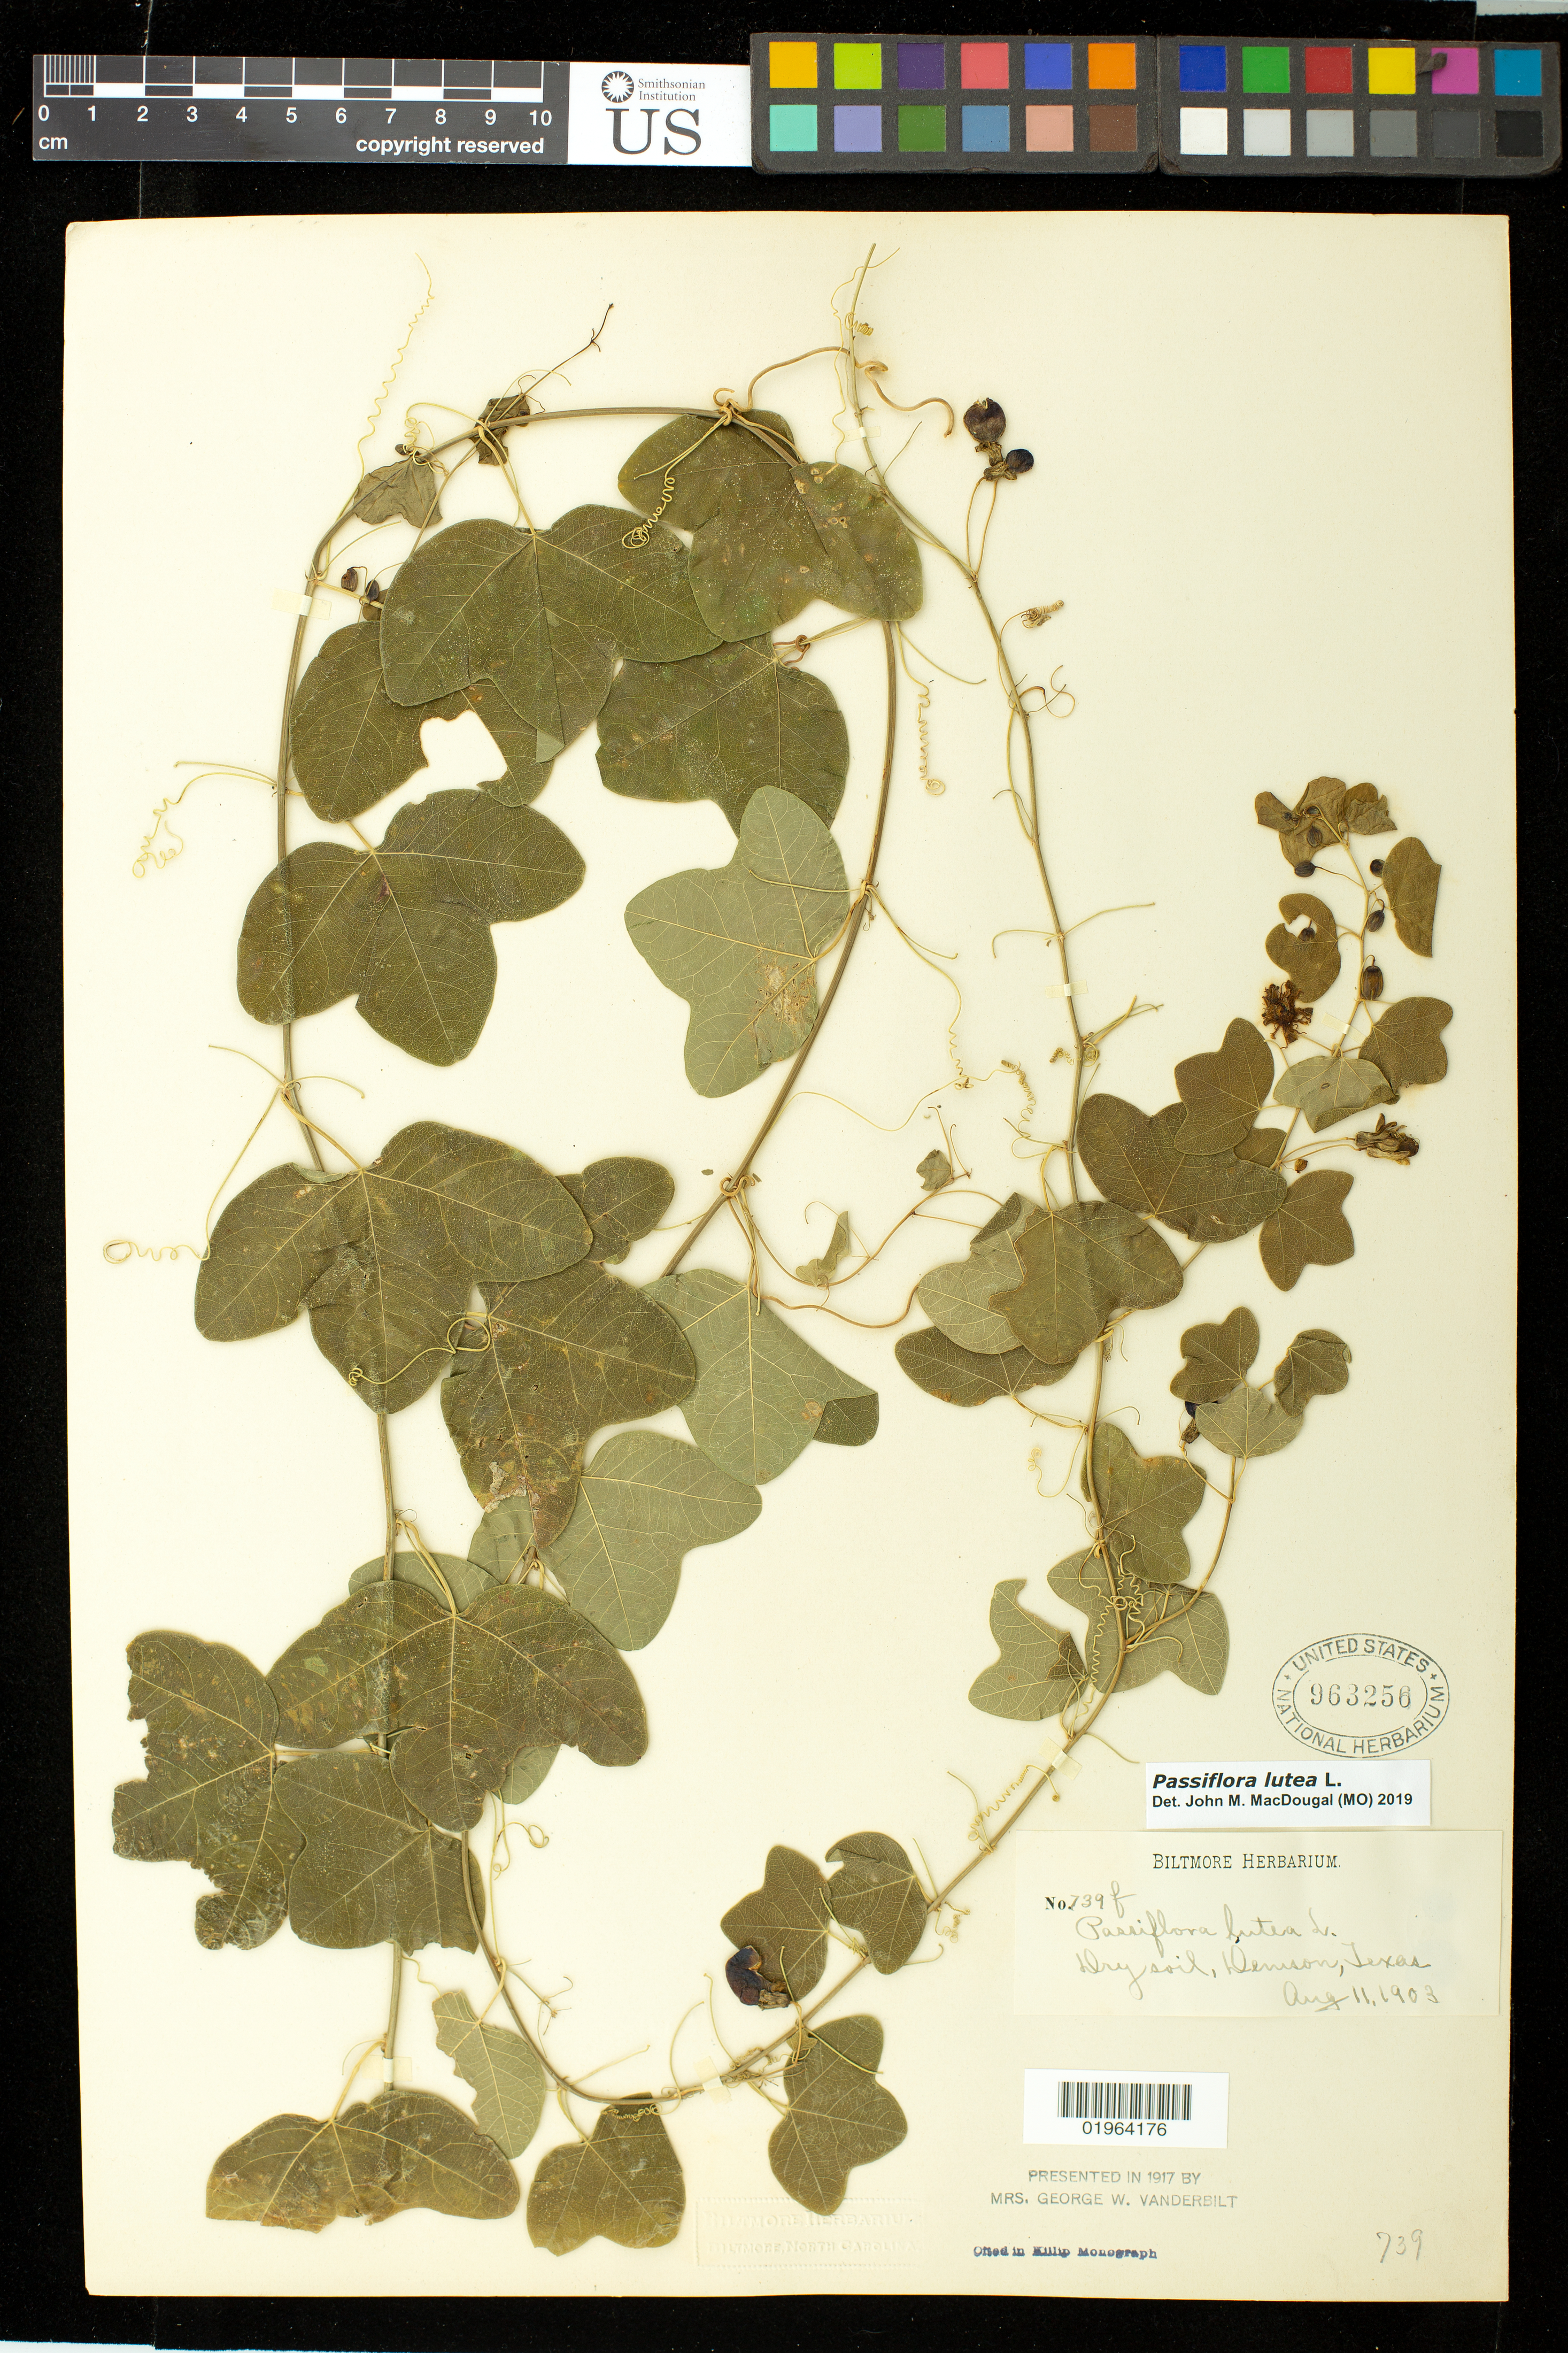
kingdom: Plantae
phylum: Tracheophyta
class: Magnoliopsida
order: Malpighiales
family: Passifloraceae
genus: Passiflora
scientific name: Passiflora lutea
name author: L.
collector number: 739 f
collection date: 1903-08-11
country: United States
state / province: Texas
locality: Denison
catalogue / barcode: US 963256